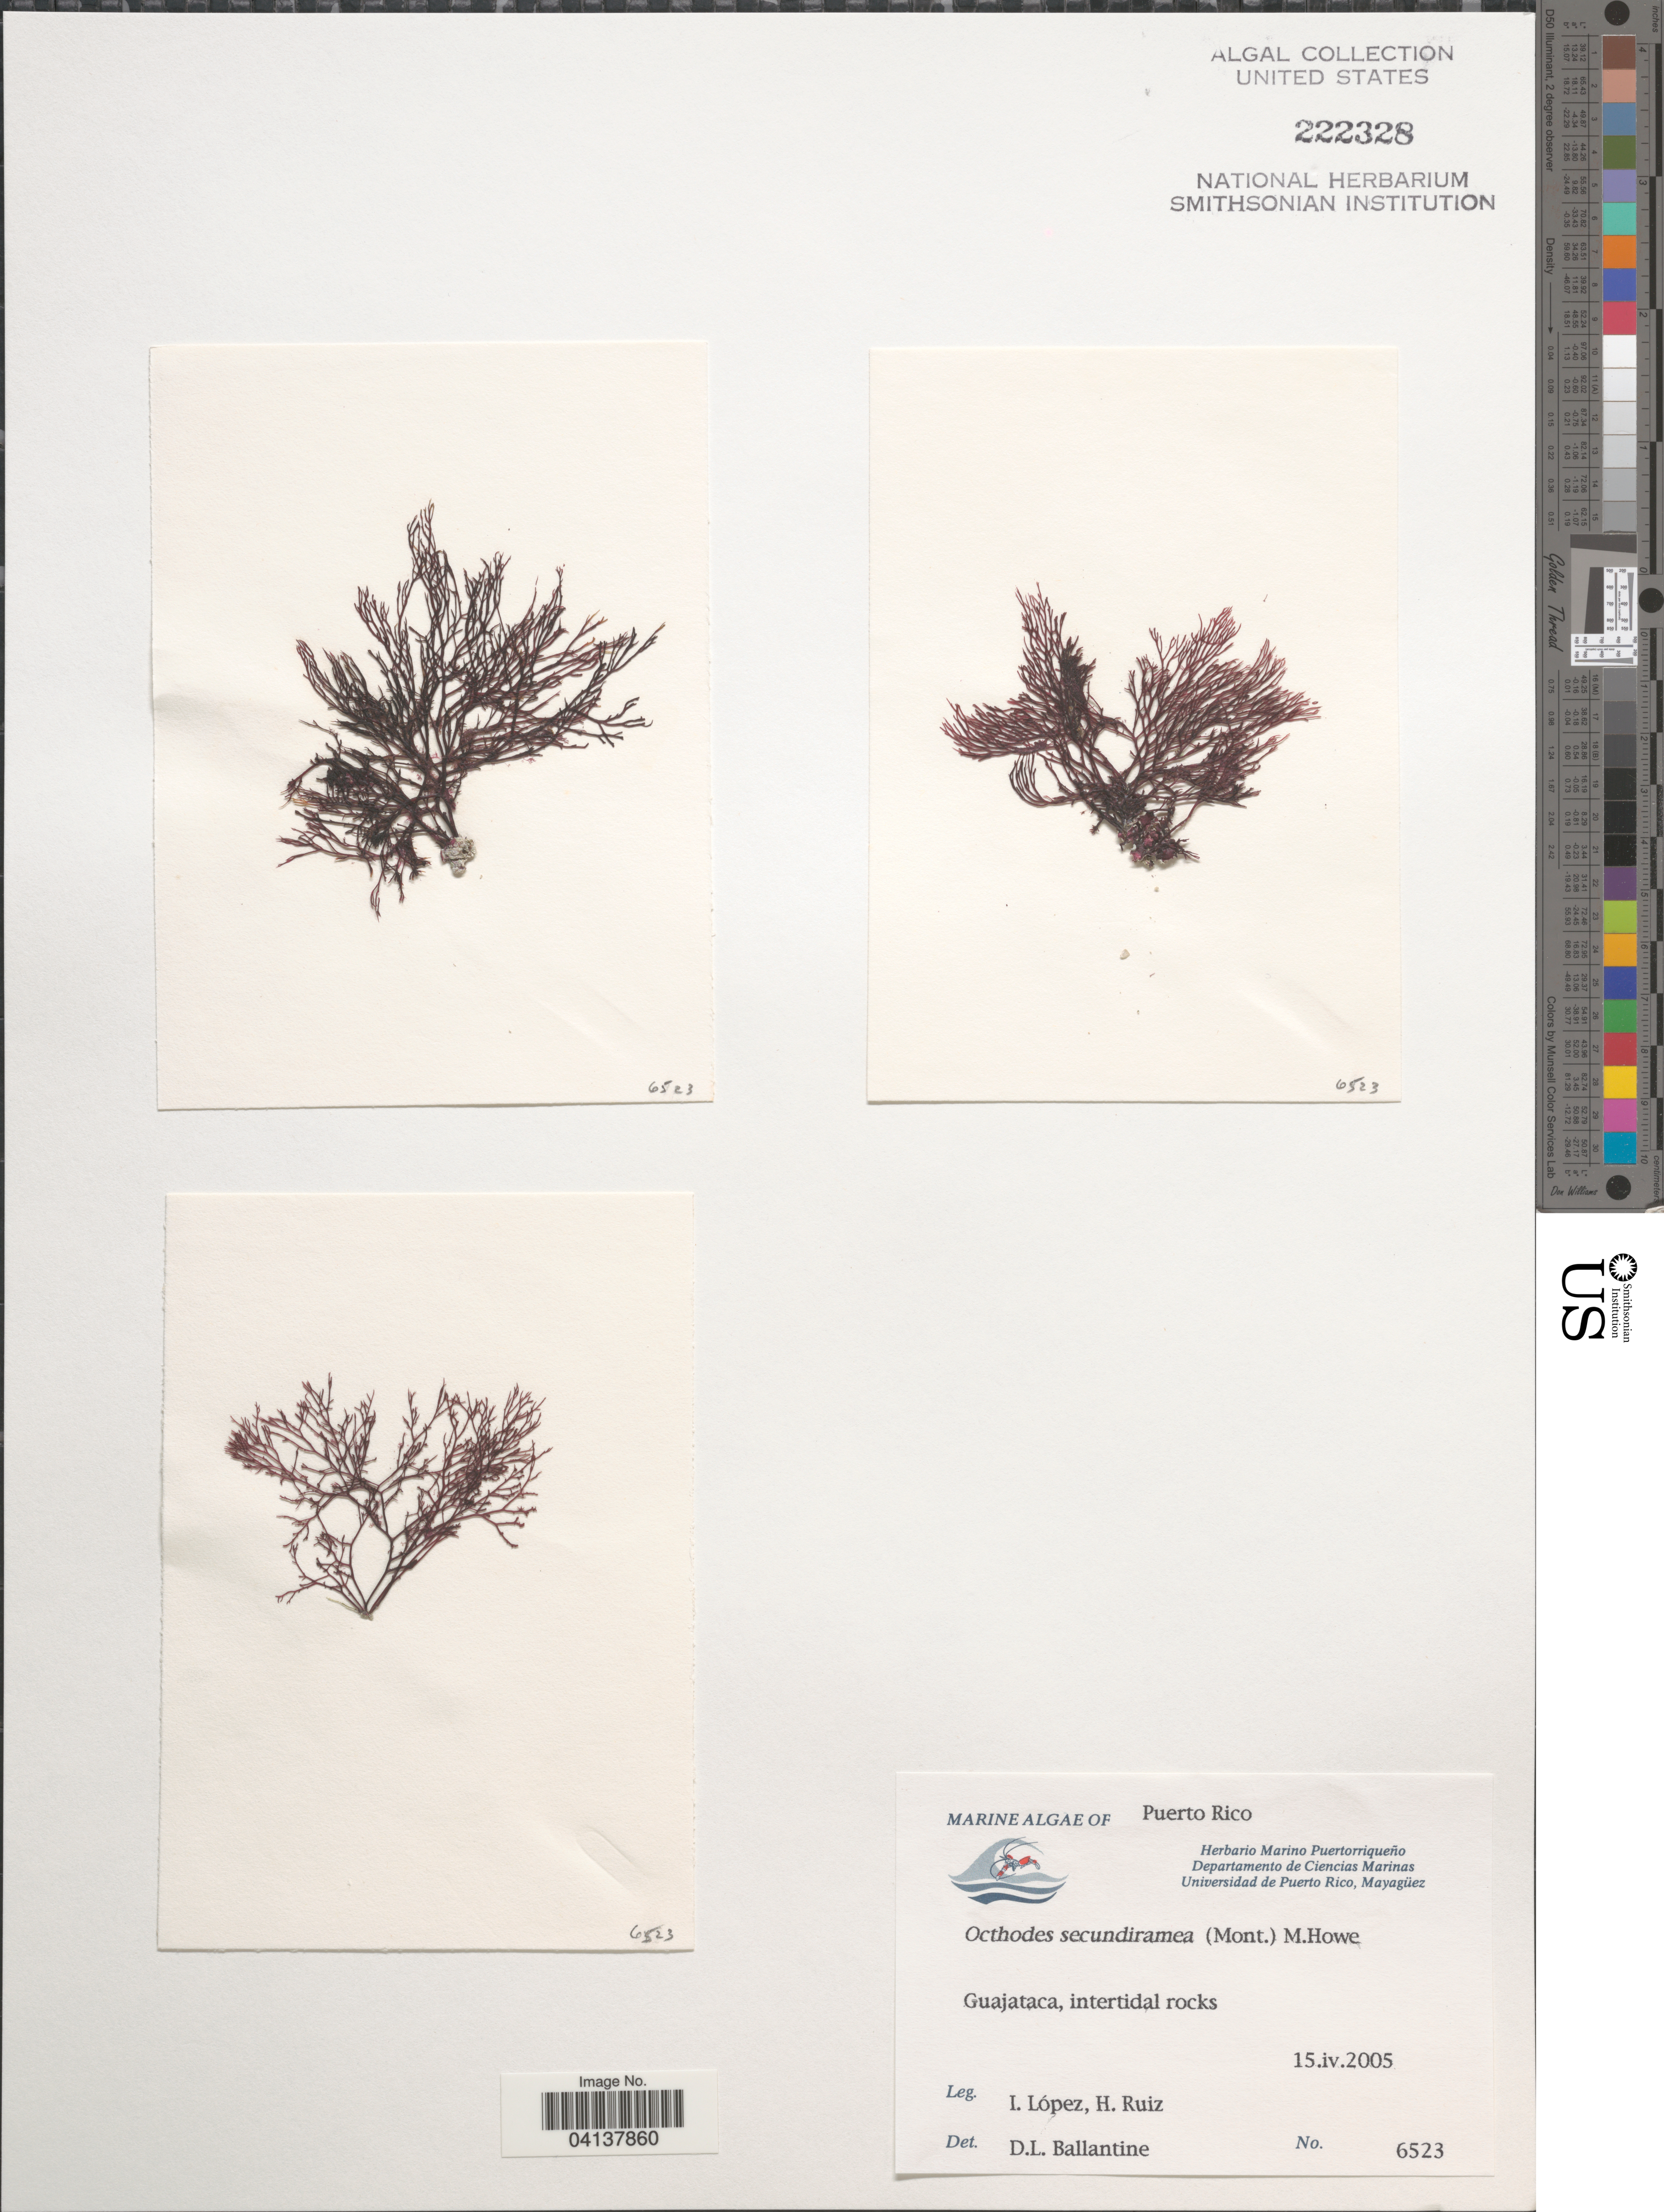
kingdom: Plantae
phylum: Rhodophyta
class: Florideophyceae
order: Gigartinales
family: Rhizophyllidaceae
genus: Ochtodes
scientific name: Ochtodes secundiramea, ined.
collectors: I. Lopéz & H. Ruiz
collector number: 6523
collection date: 2005-04-15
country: Puerto Rico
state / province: Guajataca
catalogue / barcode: US 222328